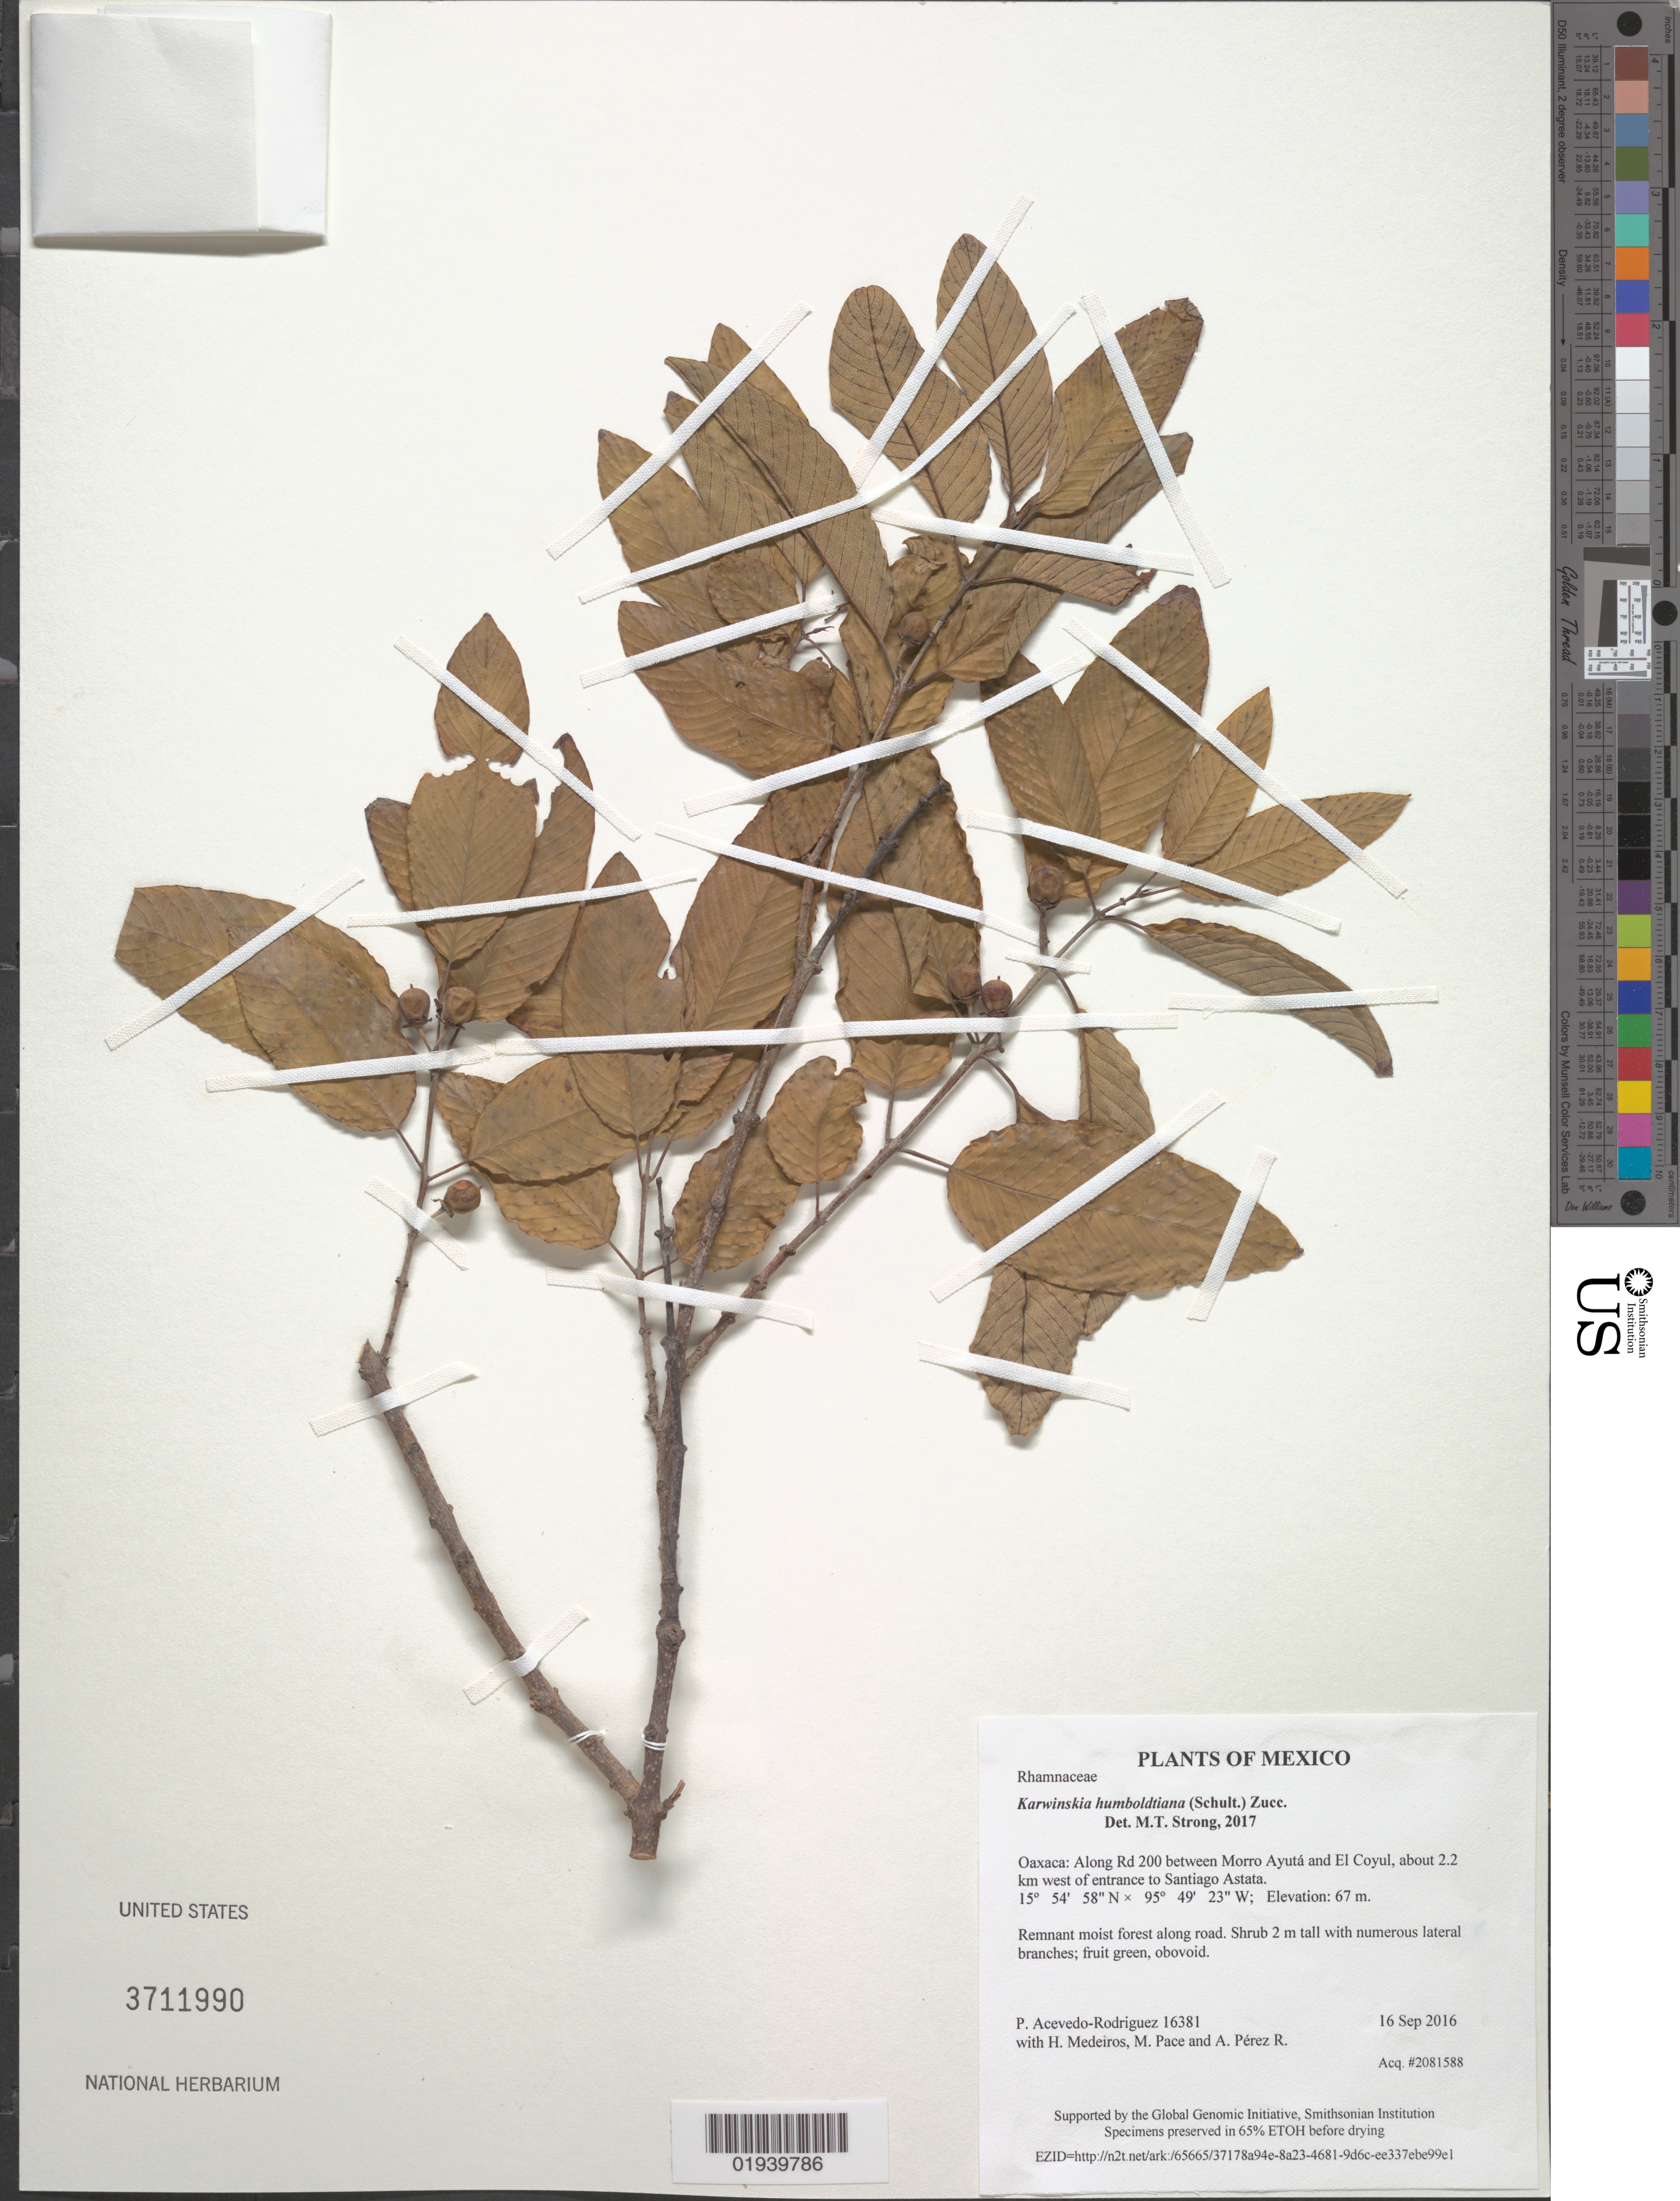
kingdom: Plantae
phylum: Tracheophyta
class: Magnoliopsida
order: Rosales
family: Rhamnaceae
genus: Karwinskia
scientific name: Karwinskia humboldtiana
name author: (Schult.) Zucc.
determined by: Strong, M. T., (US), Smithsonian Institution - National Museum of Natural History (UNITED STATES)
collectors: P. Acevedo-Rodr., H. Medeiros, M. R. Pace & A. Pérez R.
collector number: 16381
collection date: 2016-09-16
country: Mexico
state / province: Oaxaca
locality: Along Rd 200 between Morro Ayutá and El Coyul, about 2.2 km west of entrance to Santiago Astata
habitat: remnant moist forest along road.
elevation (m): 67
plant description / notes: US, MO, NY, K, F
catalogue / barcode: US 3711990